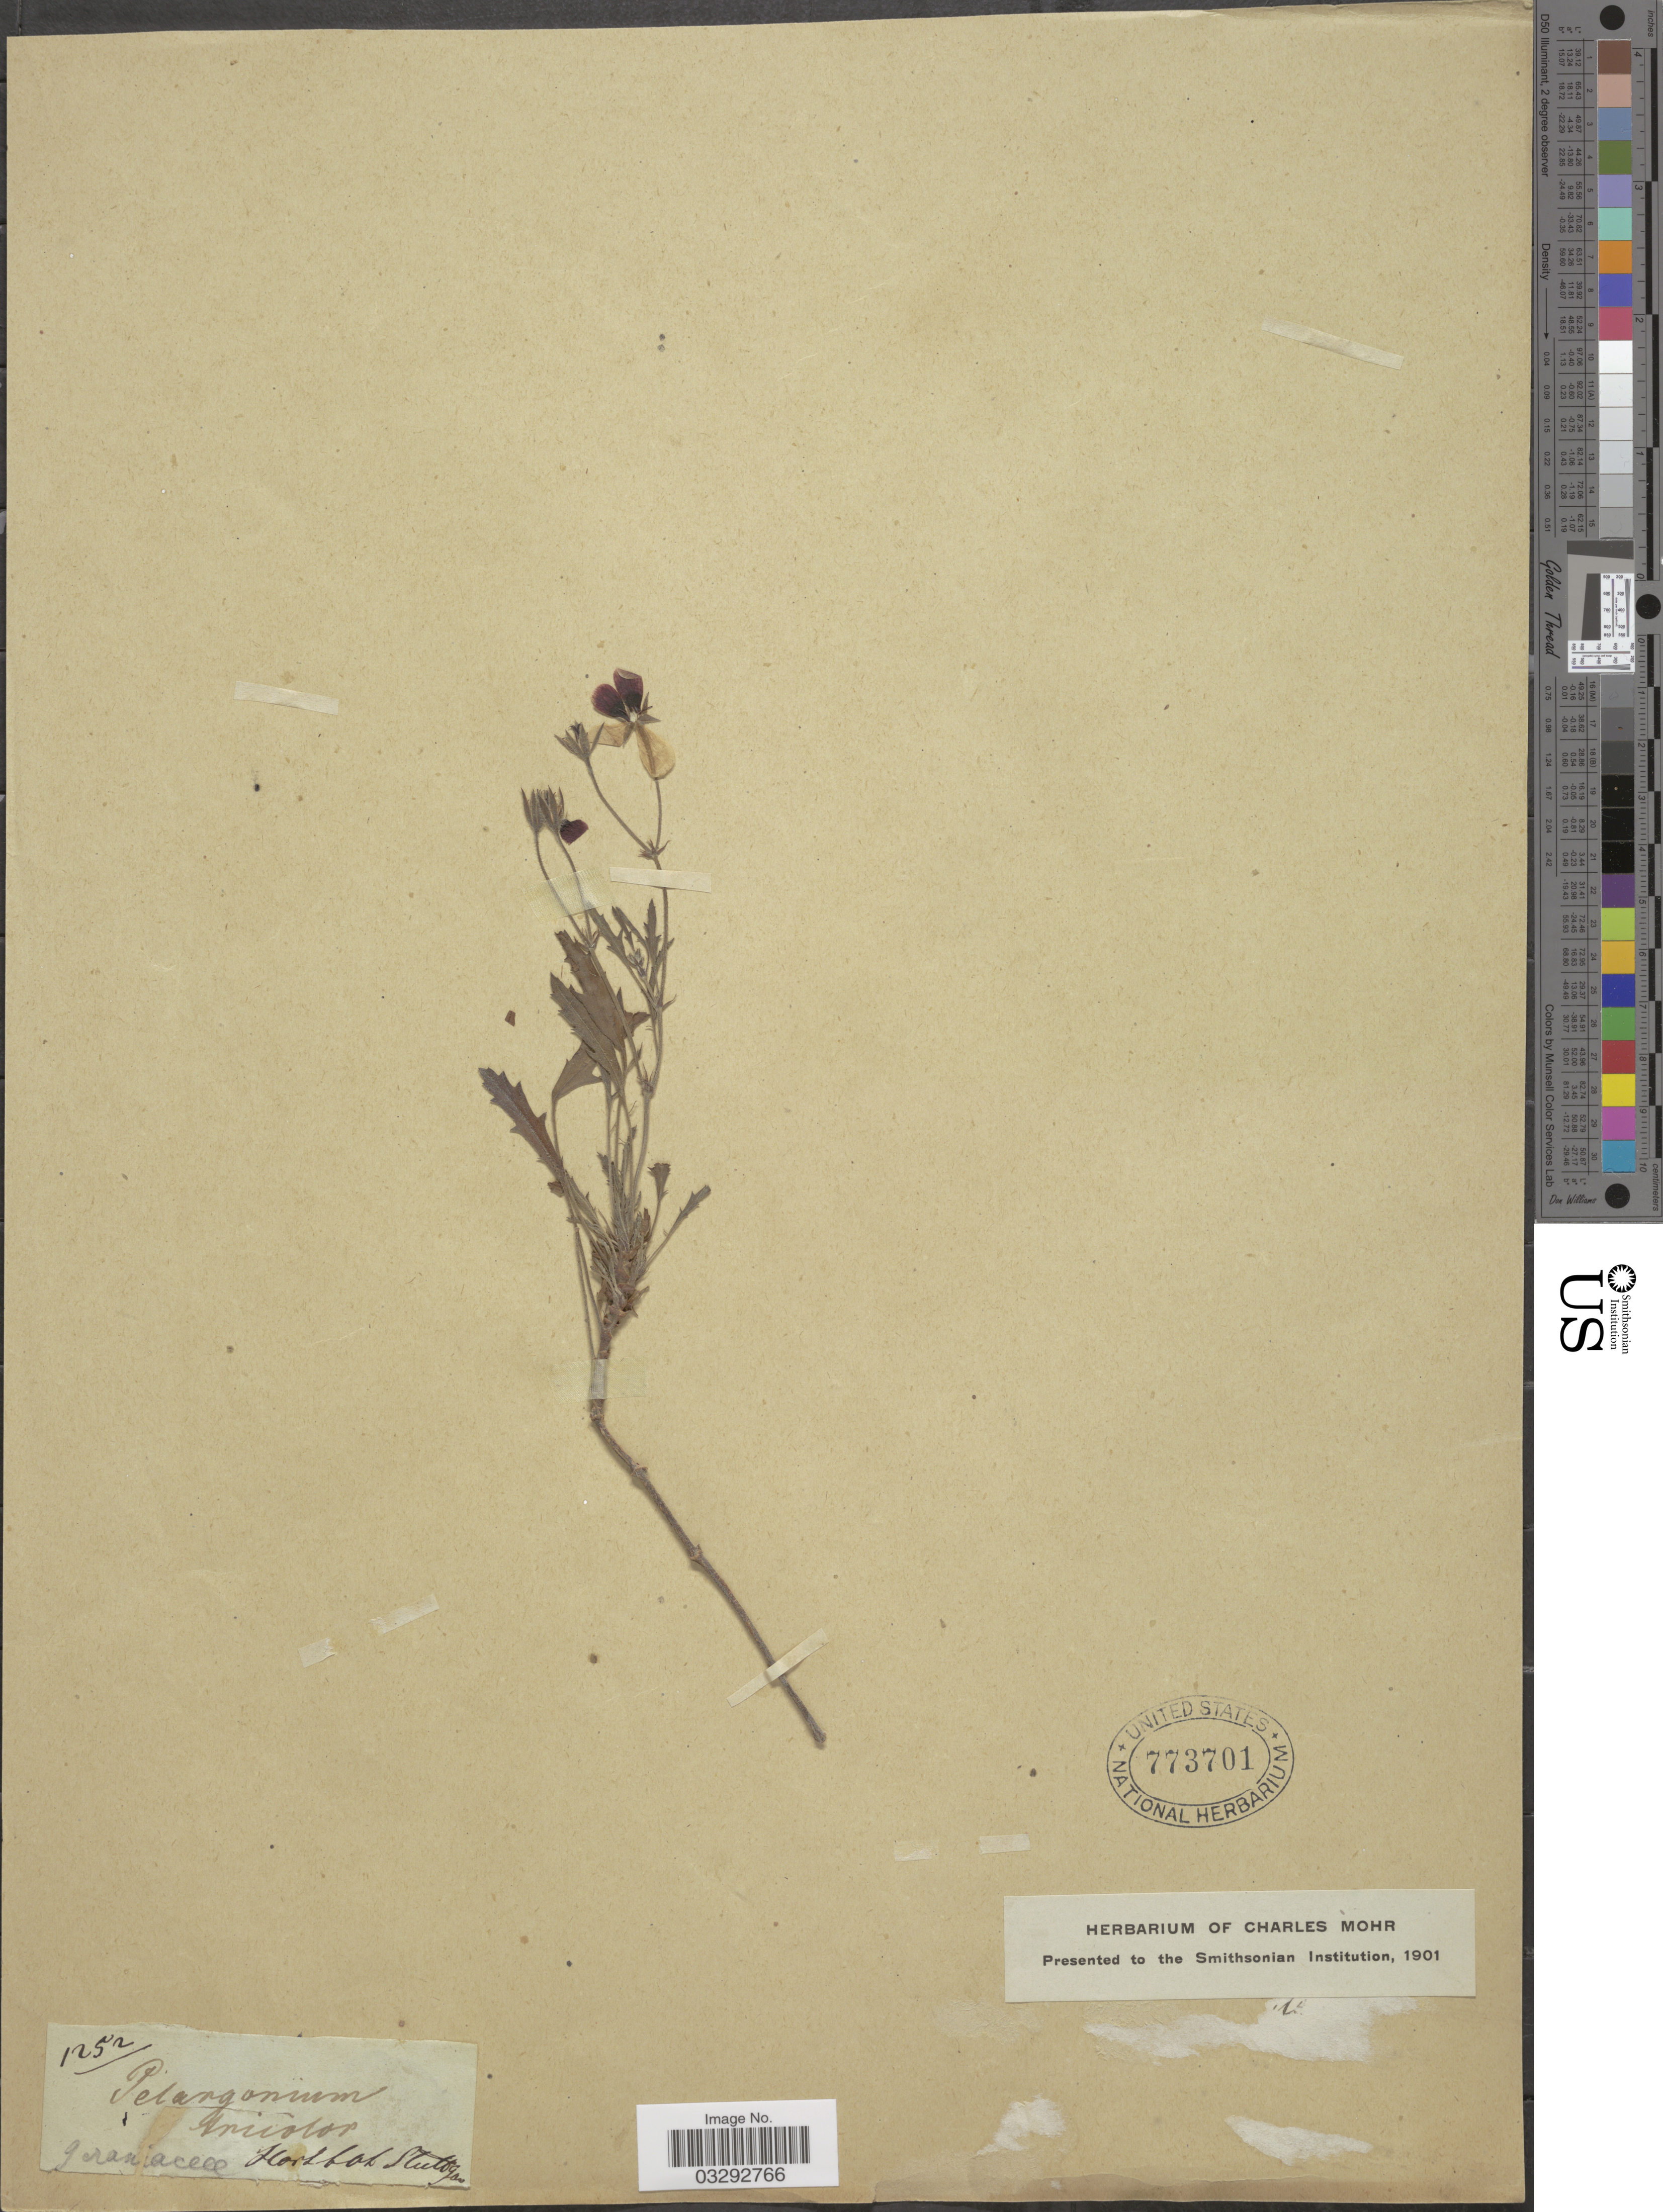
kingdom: Plantae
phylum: Tracheophyta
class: Magnoliopsida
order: Geraniales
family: Geraniaceae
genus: Pelargonium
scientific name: Pelargonium tricolor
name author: Curtis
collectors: ex herb. Charles Mohr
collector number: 1252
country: Germany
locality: Hort. bot Stuttgard.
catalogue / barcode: US 773701